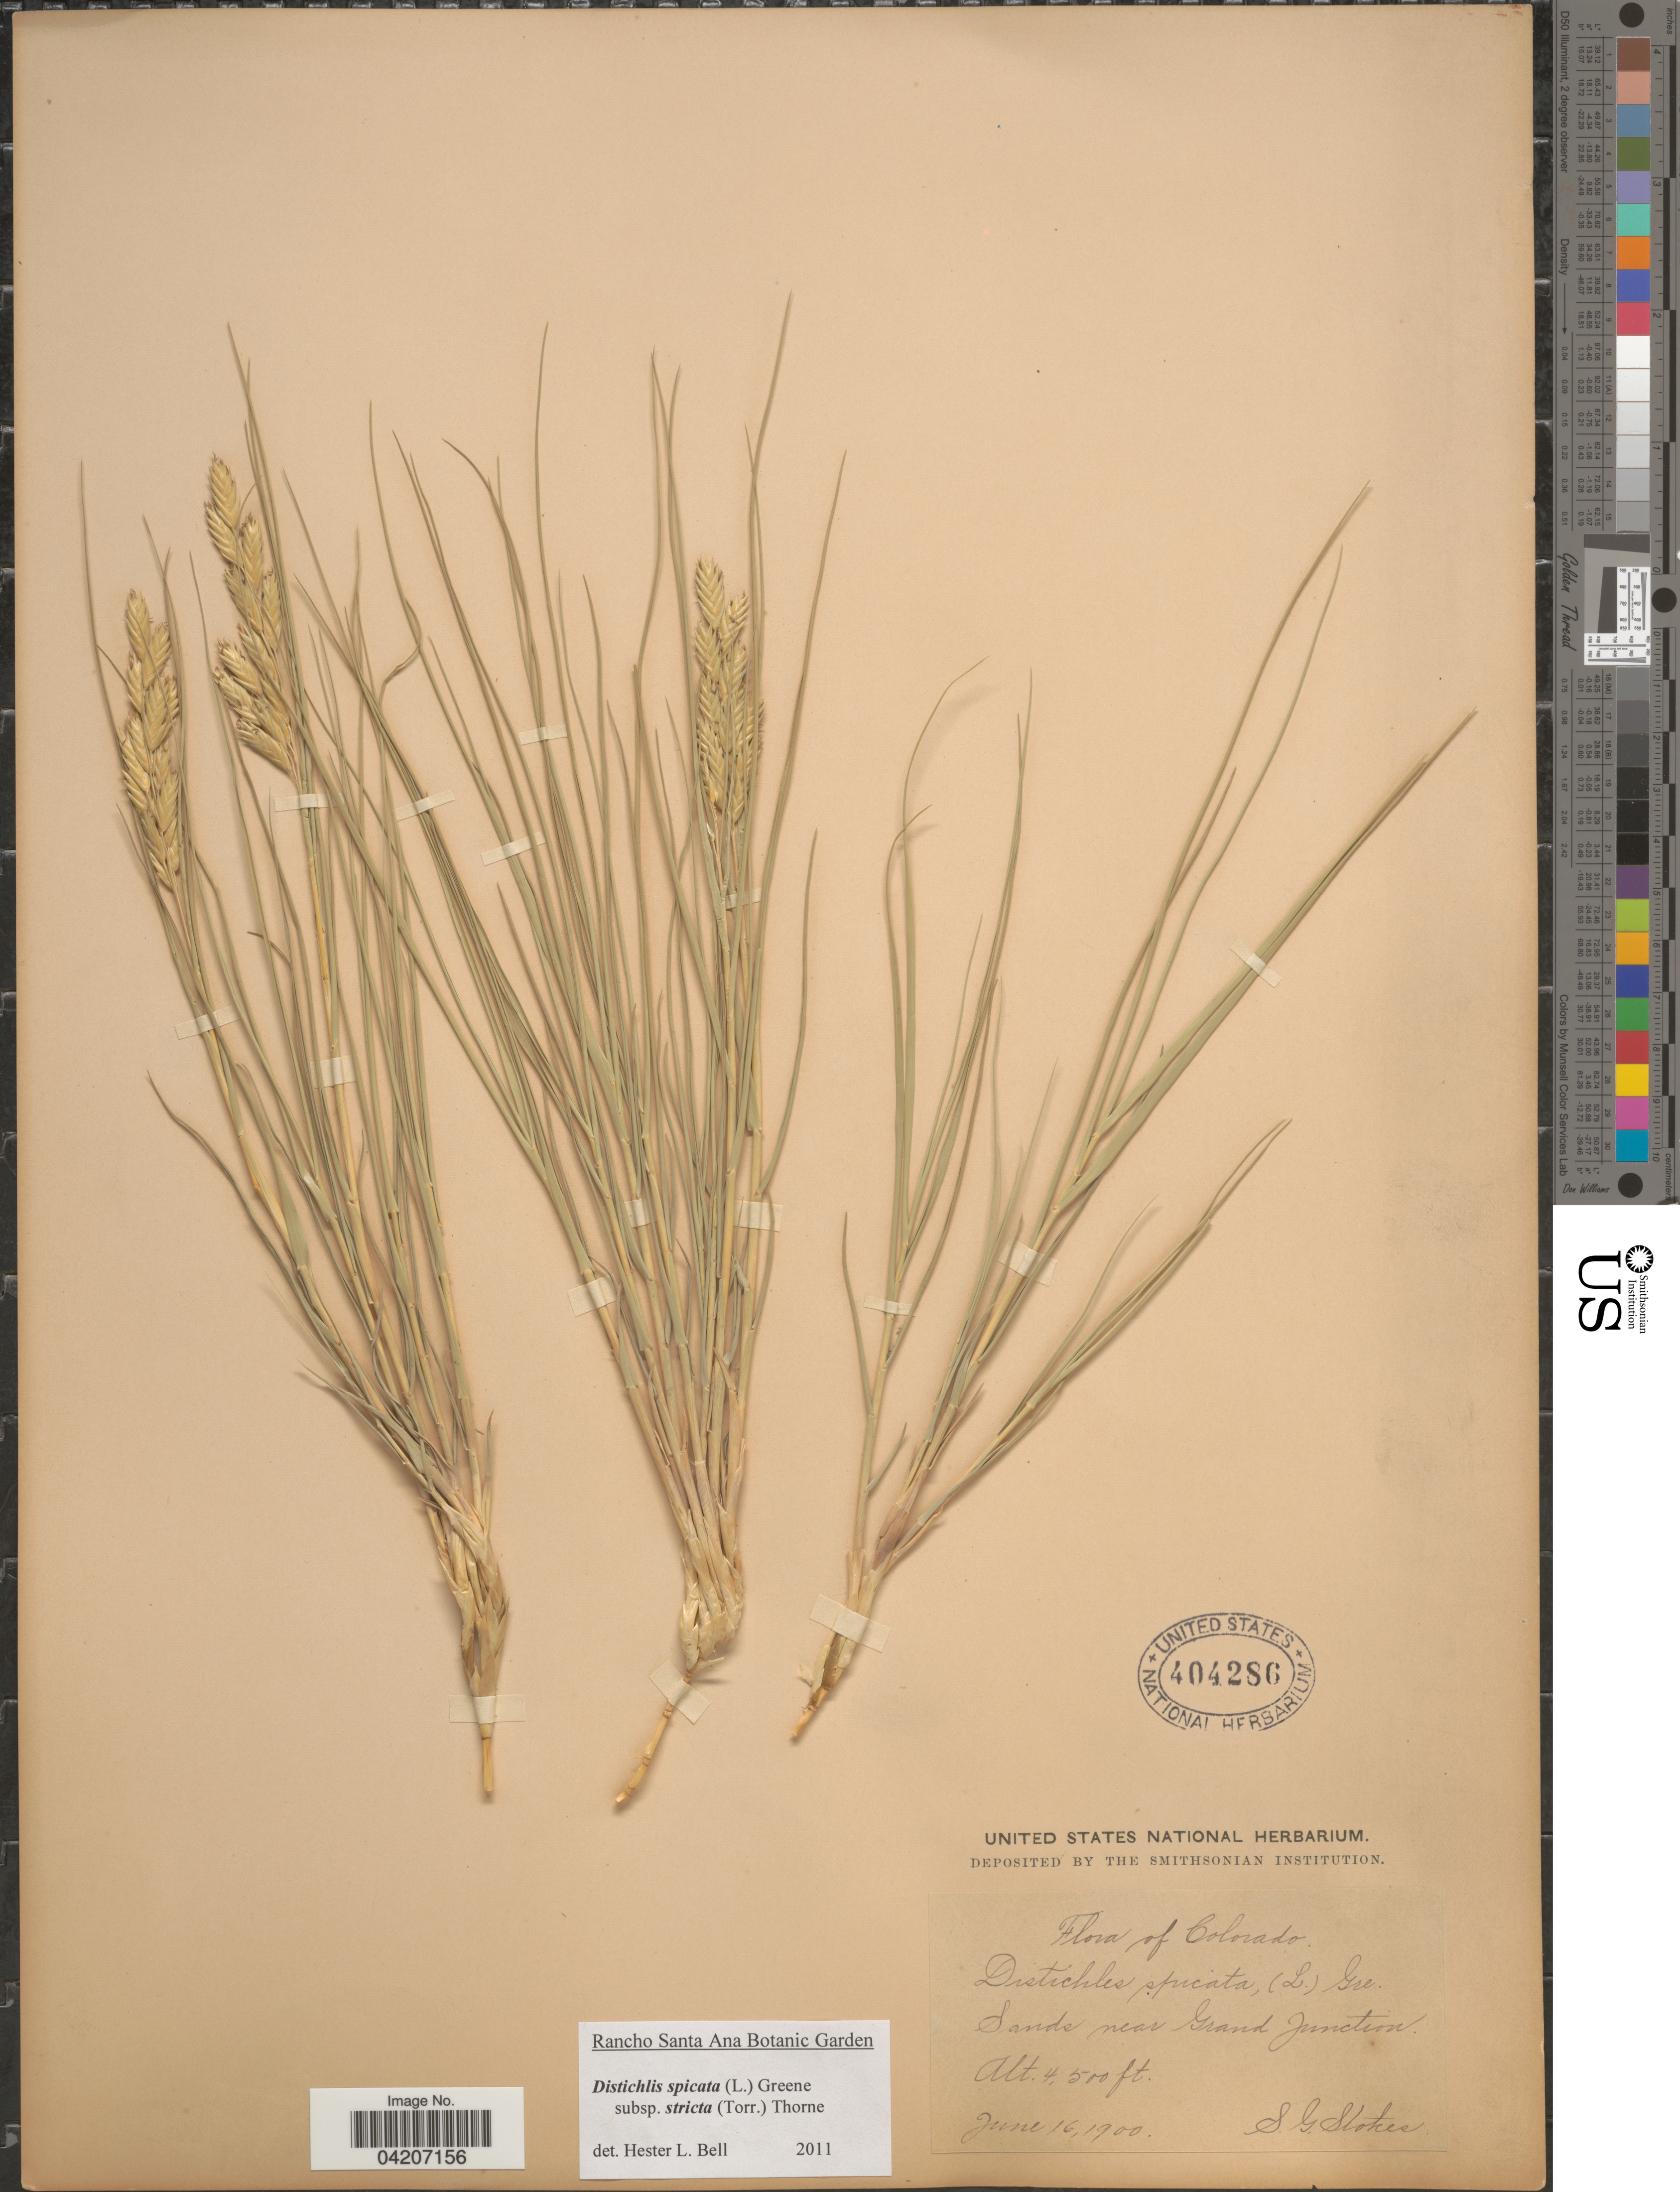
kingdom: Plantae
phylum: Tracheophyta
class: Liliopsida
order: Poales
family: Poaceae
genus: Distichlis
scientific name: Distichlis spicata subsp. stricta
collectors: S. G. Stokes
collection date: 1900-06-16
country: United States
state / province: Colorado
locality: Sands near Grand Junction.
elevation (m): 1372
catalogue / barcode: US 404286